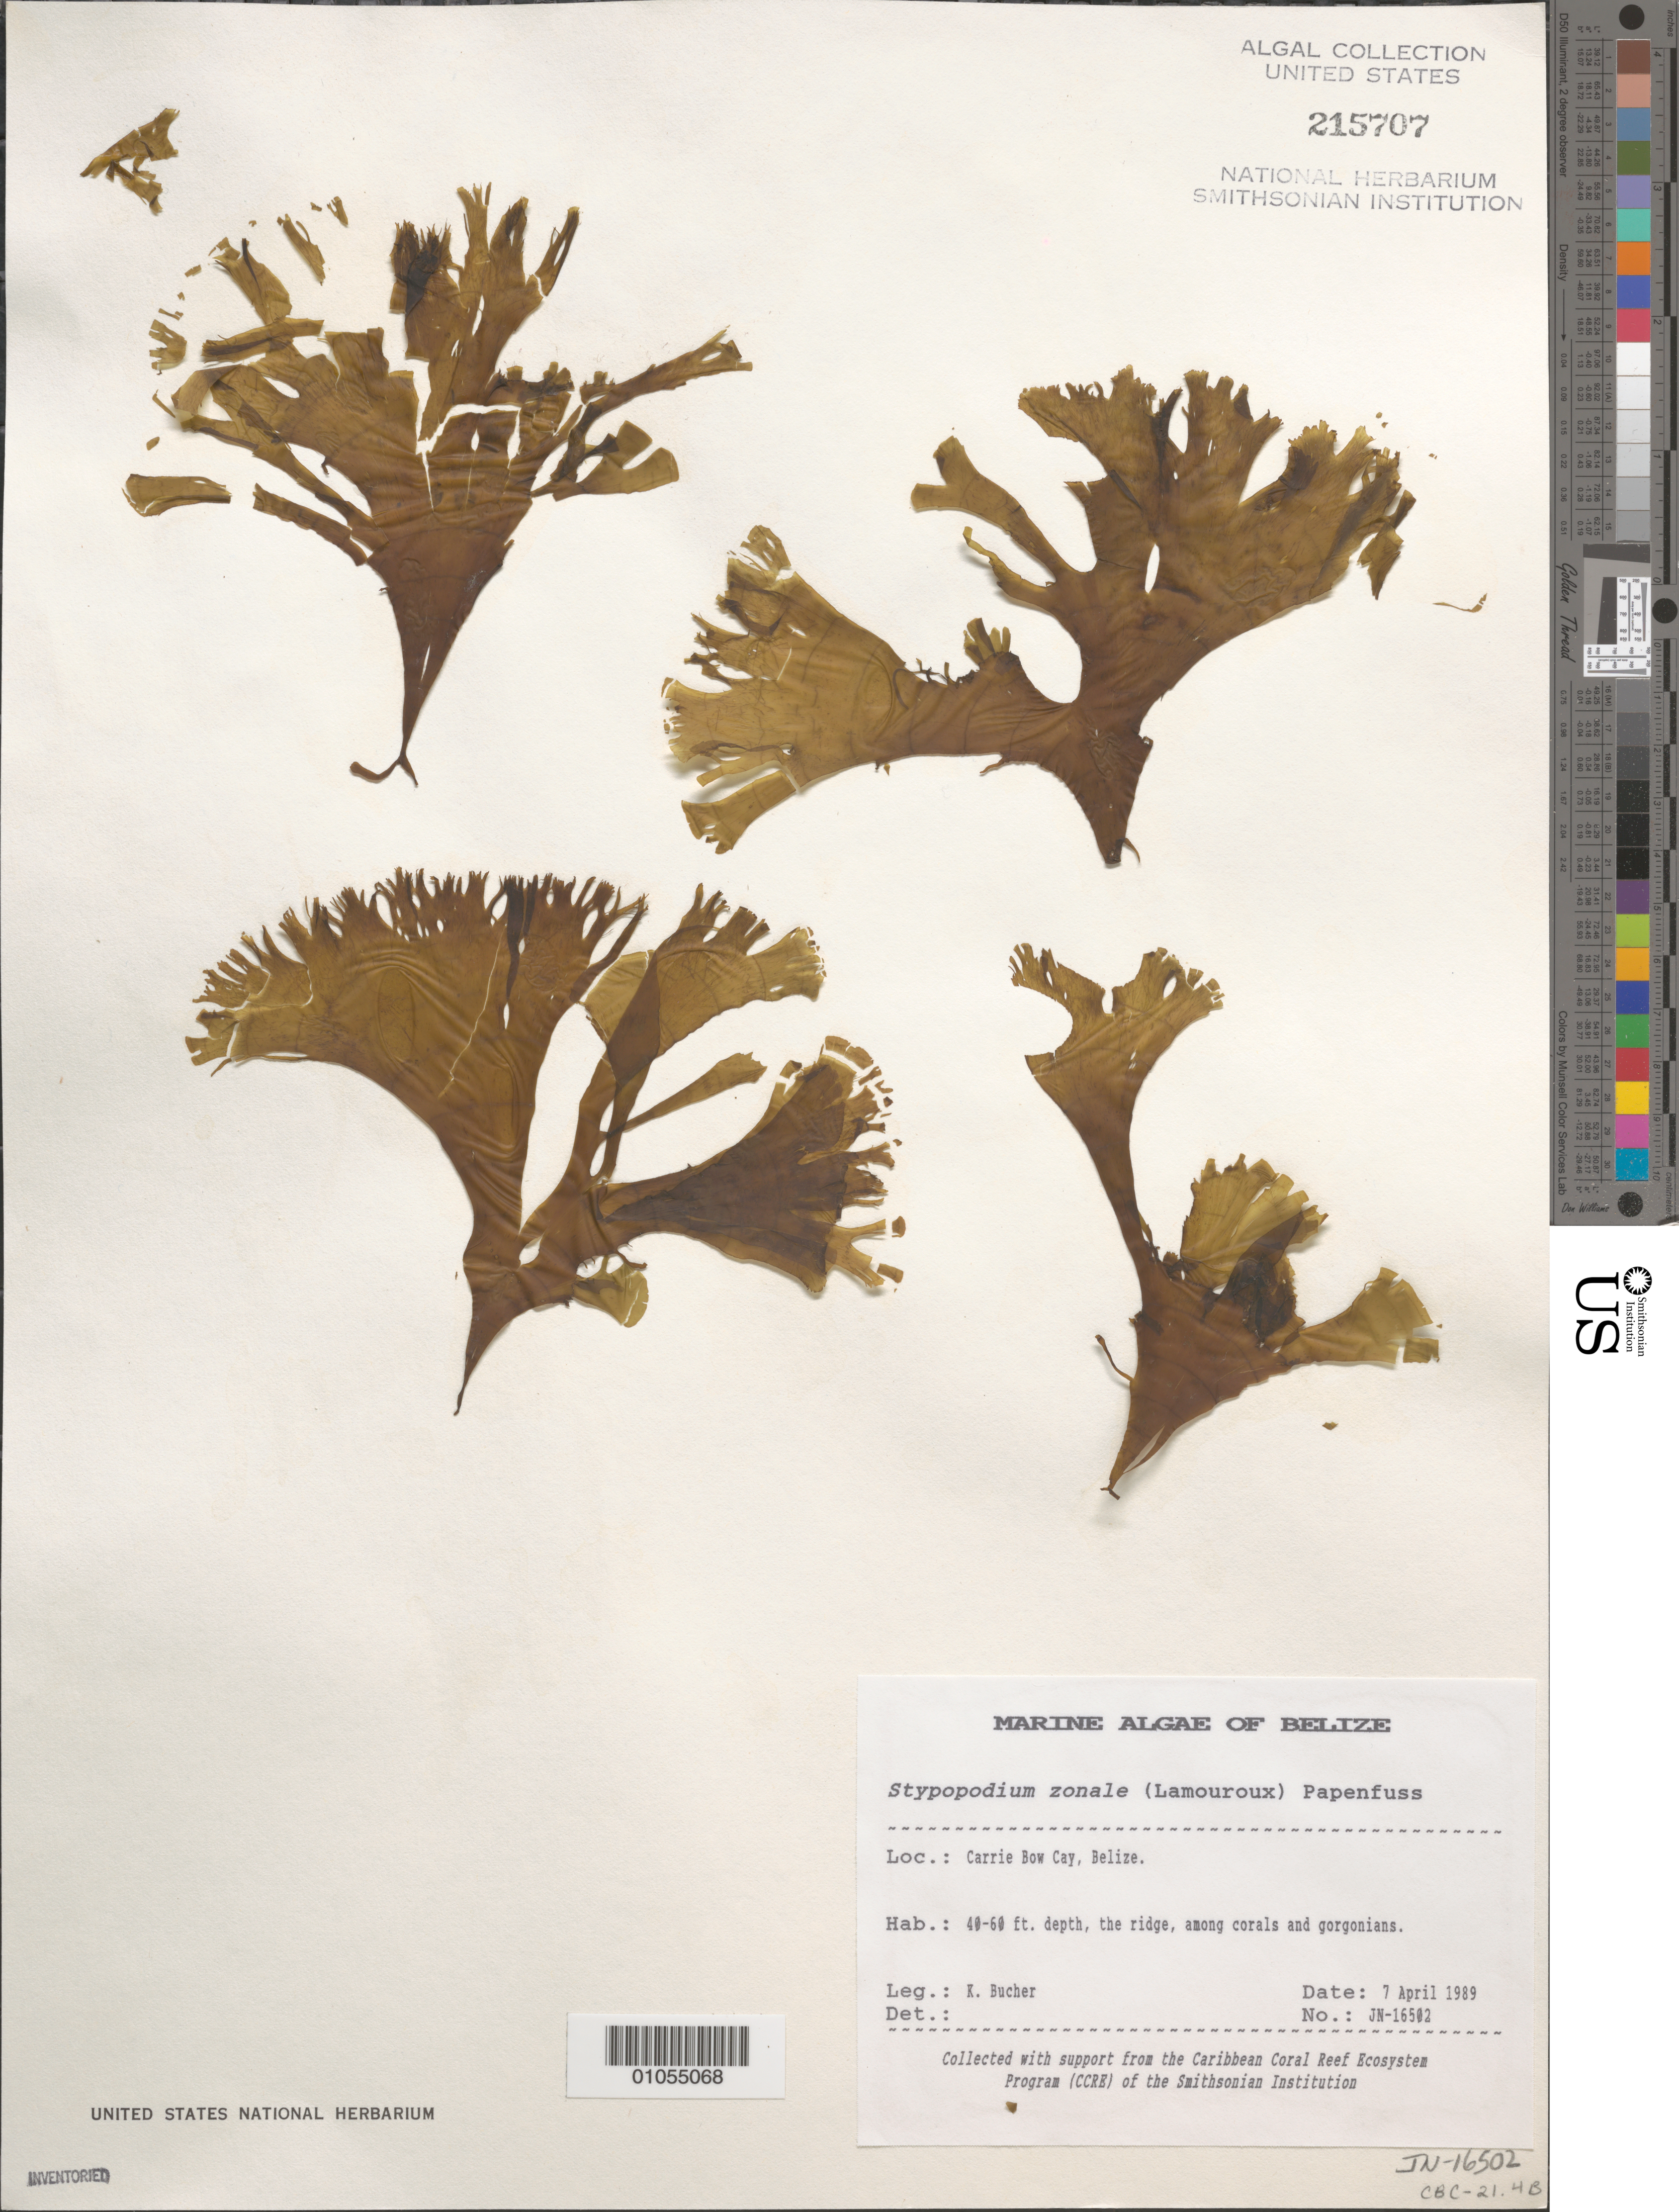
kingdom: Chromista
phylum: Ochrophyta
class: Phaeophyceae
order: Dictyotales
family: Dictyotaceae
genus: Stypopodium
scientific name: Stypopodium zonale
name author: (J.V.Lamouroux) Papenf.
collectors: K. E. Bucher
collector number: JN-16502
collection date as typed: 07 Apr 1989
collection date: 1989-04-07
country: Belize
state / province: Stann Creek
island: Carrie Bow Cay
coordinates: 16 48'N, 88 05'W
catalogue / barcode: US 215707